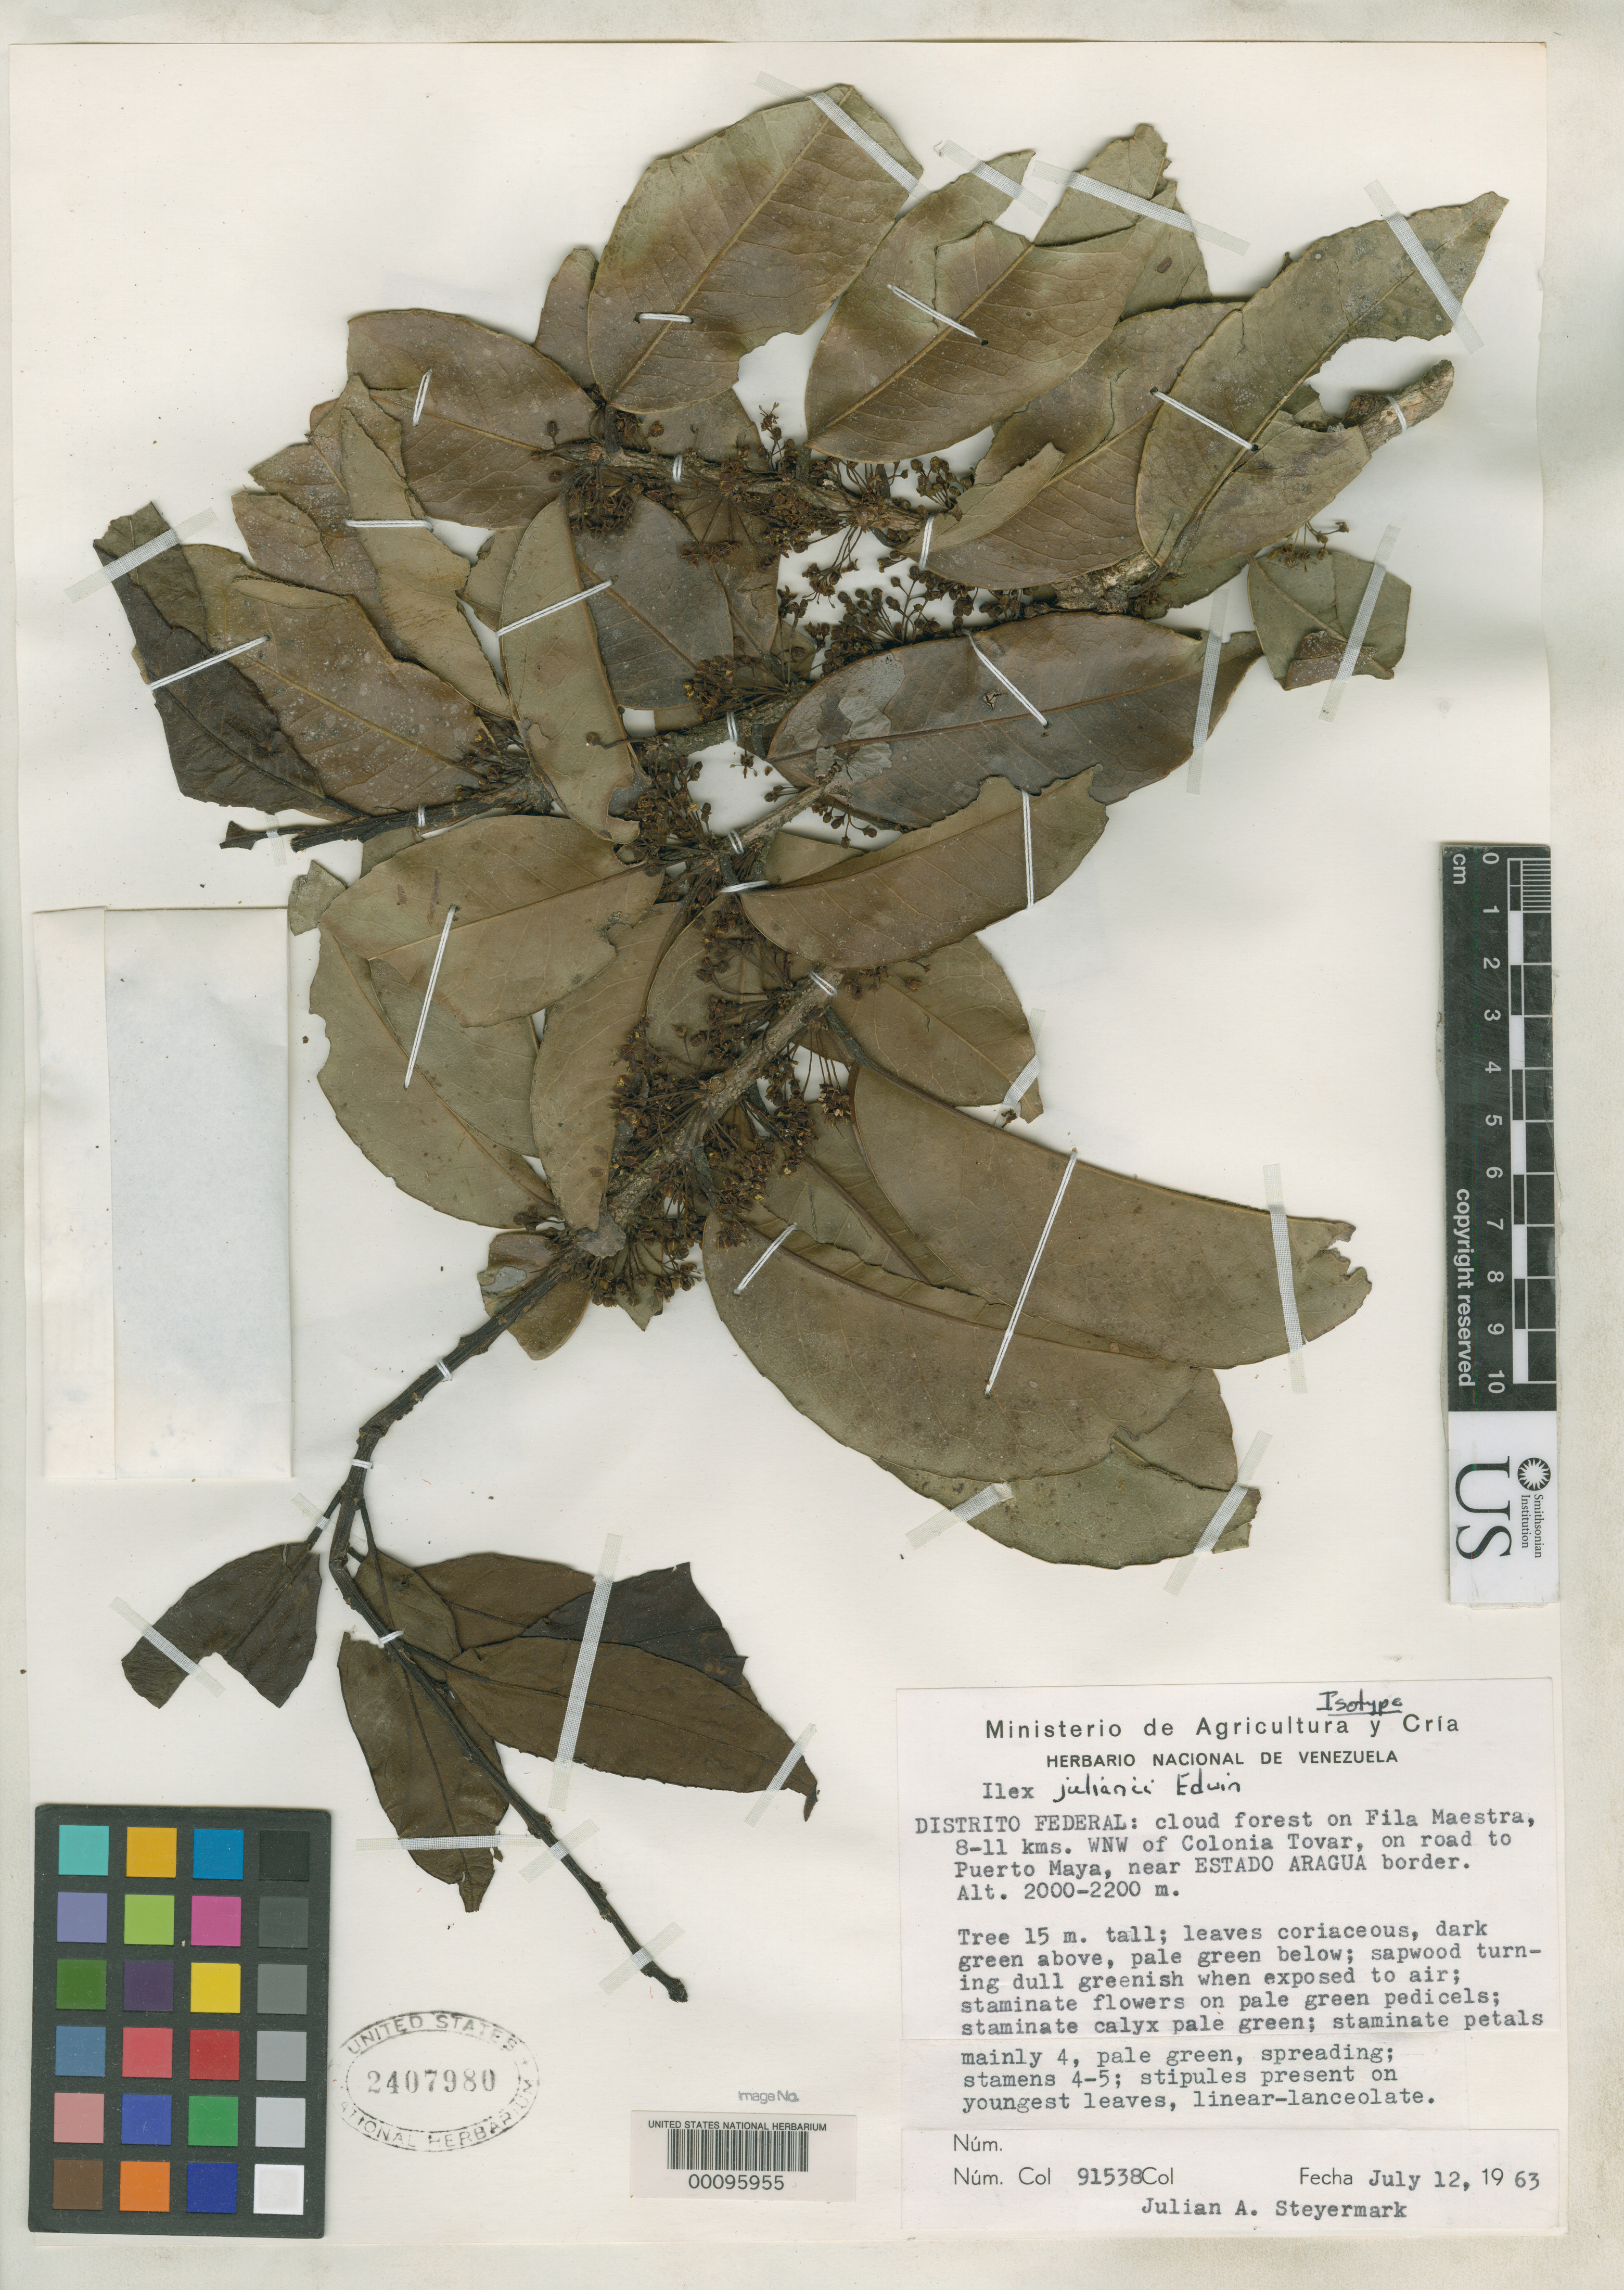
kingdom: Plantae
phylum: Tracheophyta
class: Magnoliopsida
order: Aquifoliales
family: Aquifoliaceae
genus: Ilex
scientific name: Ilex julianii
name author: Edwin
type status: Isotype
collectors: J. Steyermark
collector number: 91538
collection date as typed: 12 Jul 1963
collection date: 1963-07-12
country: Venezuela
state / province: Distrito Federal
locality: Fila Maestra.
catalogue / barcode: US 2407980